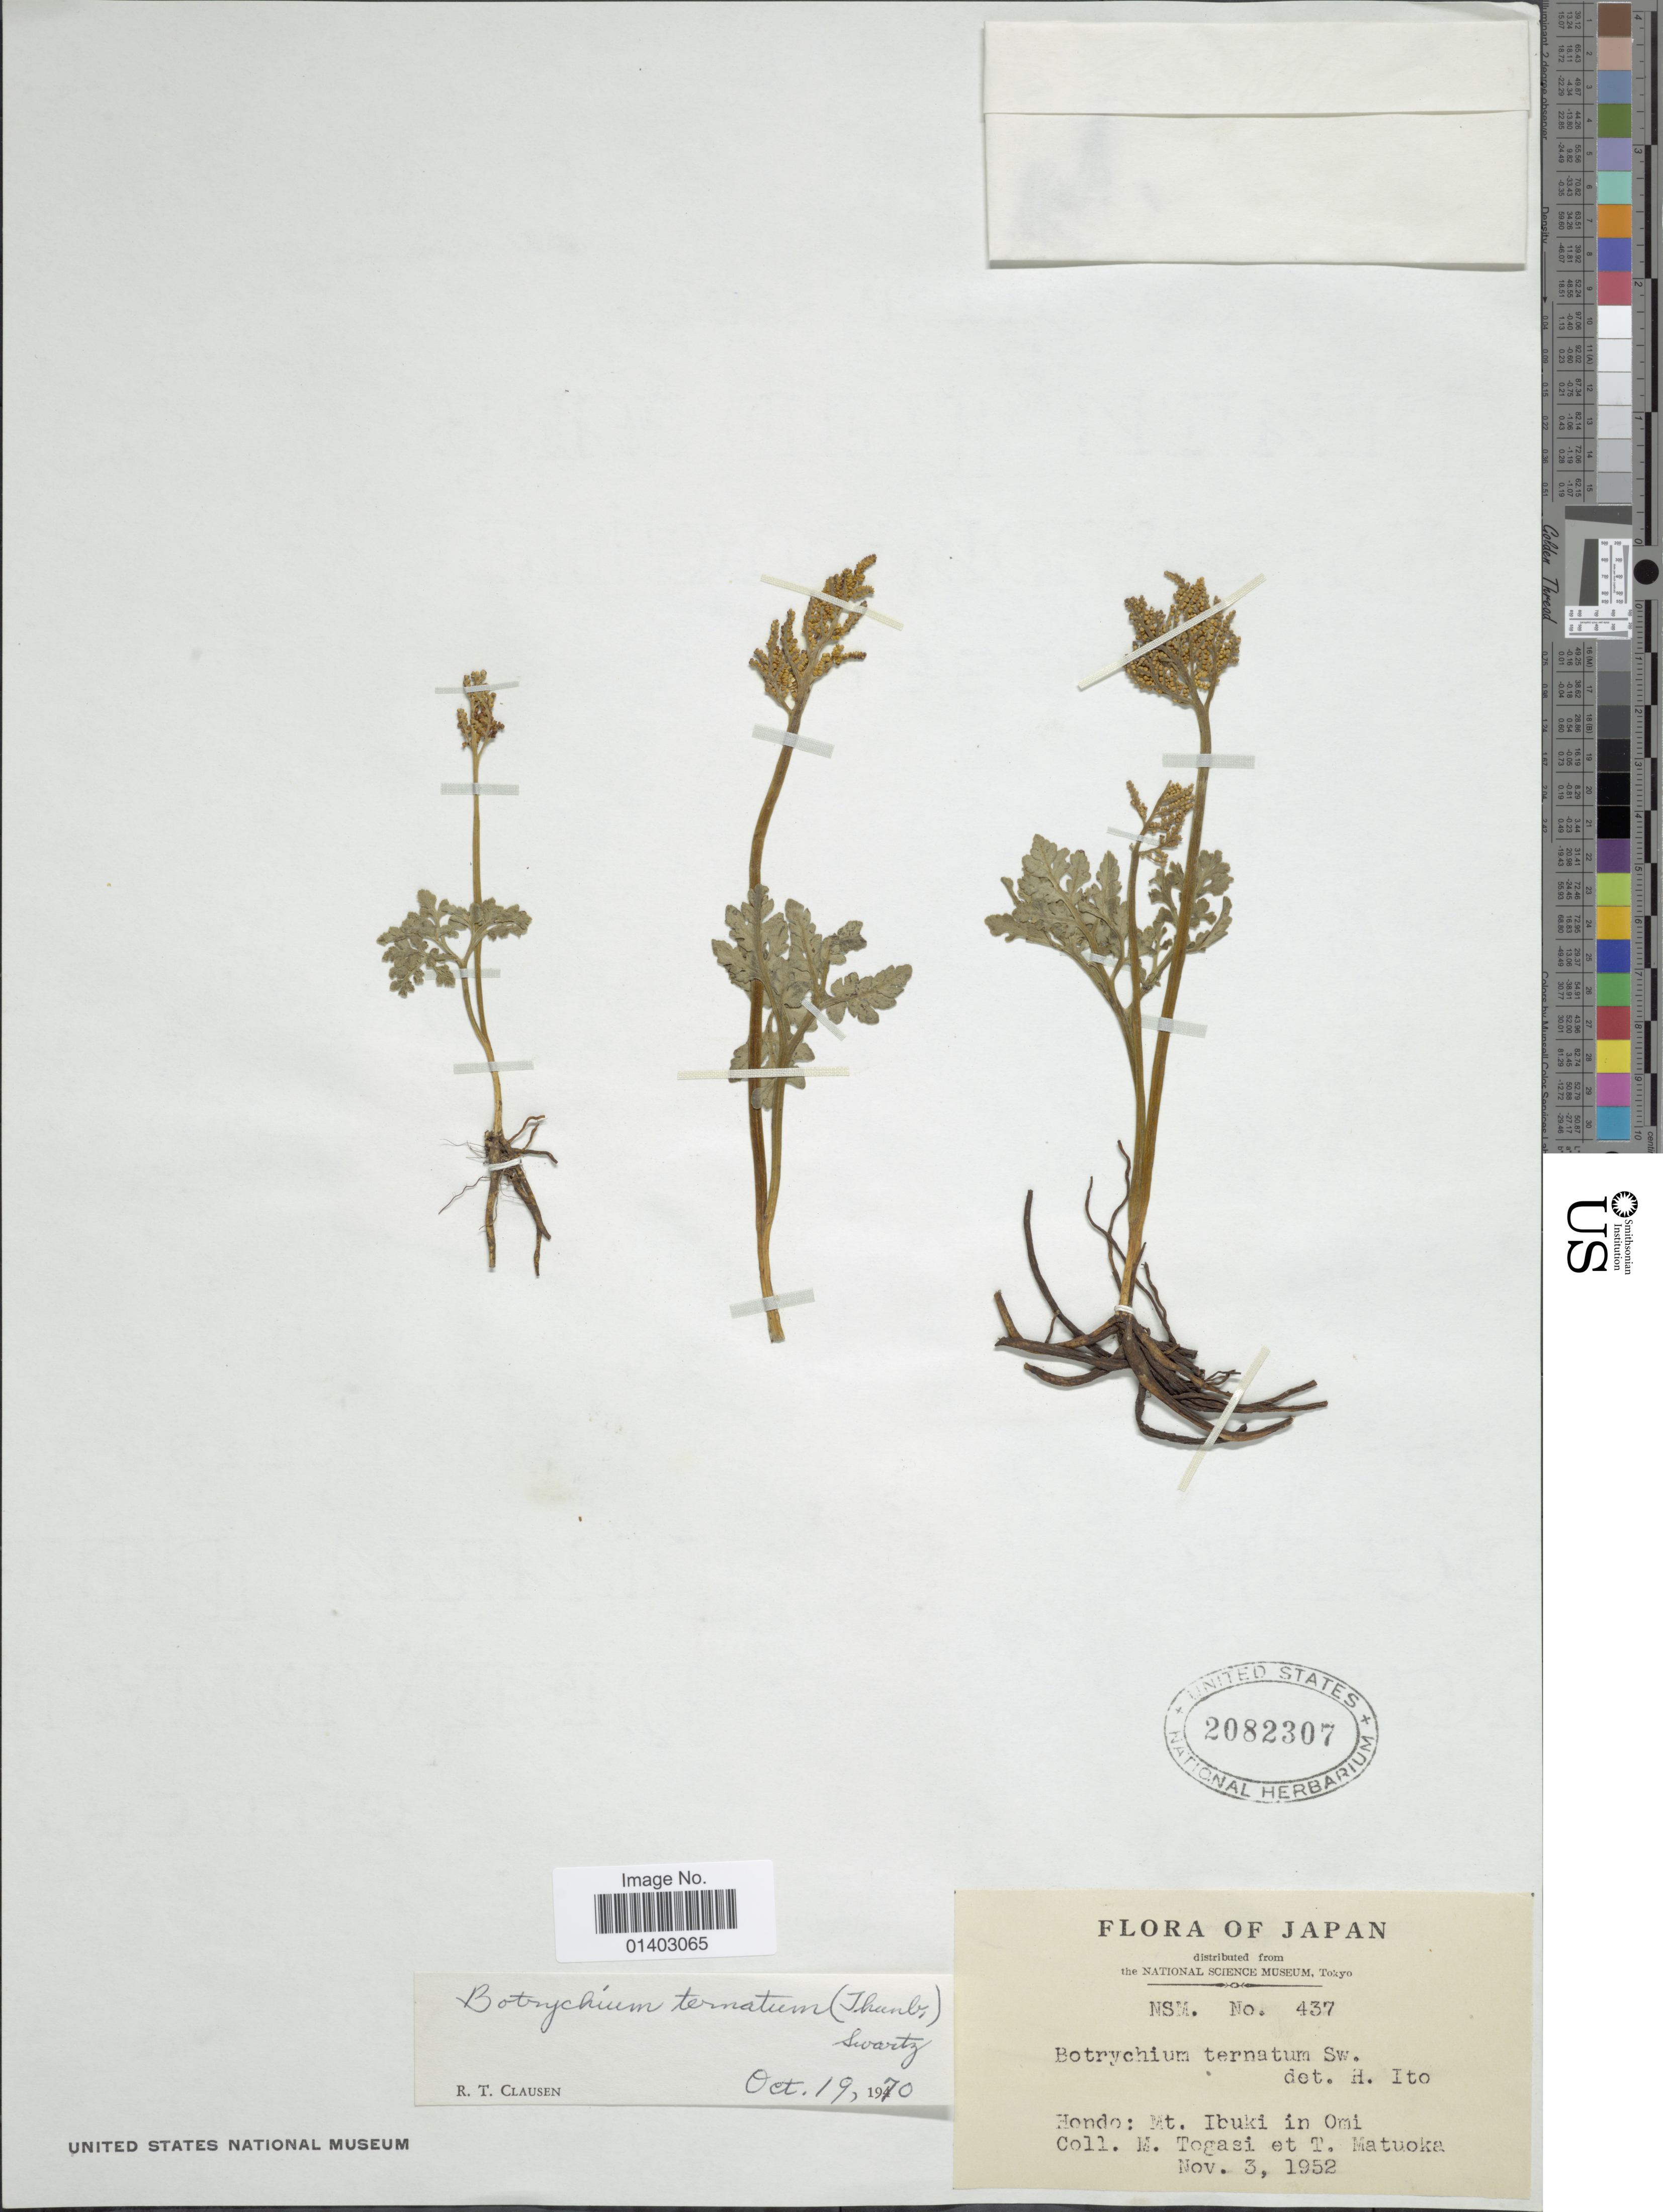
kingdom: Plantae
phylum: Tracheophyta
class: Polypodiopsida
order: Ophioglossales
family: Ophioglossaceae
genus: Botrychium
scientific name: Botrychium ternatum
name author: (Thunb.) Sw.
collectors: M. Togashi & T. Matuoka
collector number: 437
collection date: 1952-11-03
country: Japan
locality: Hondo: Mt Ibuki in Omi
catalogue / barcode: US 2082307